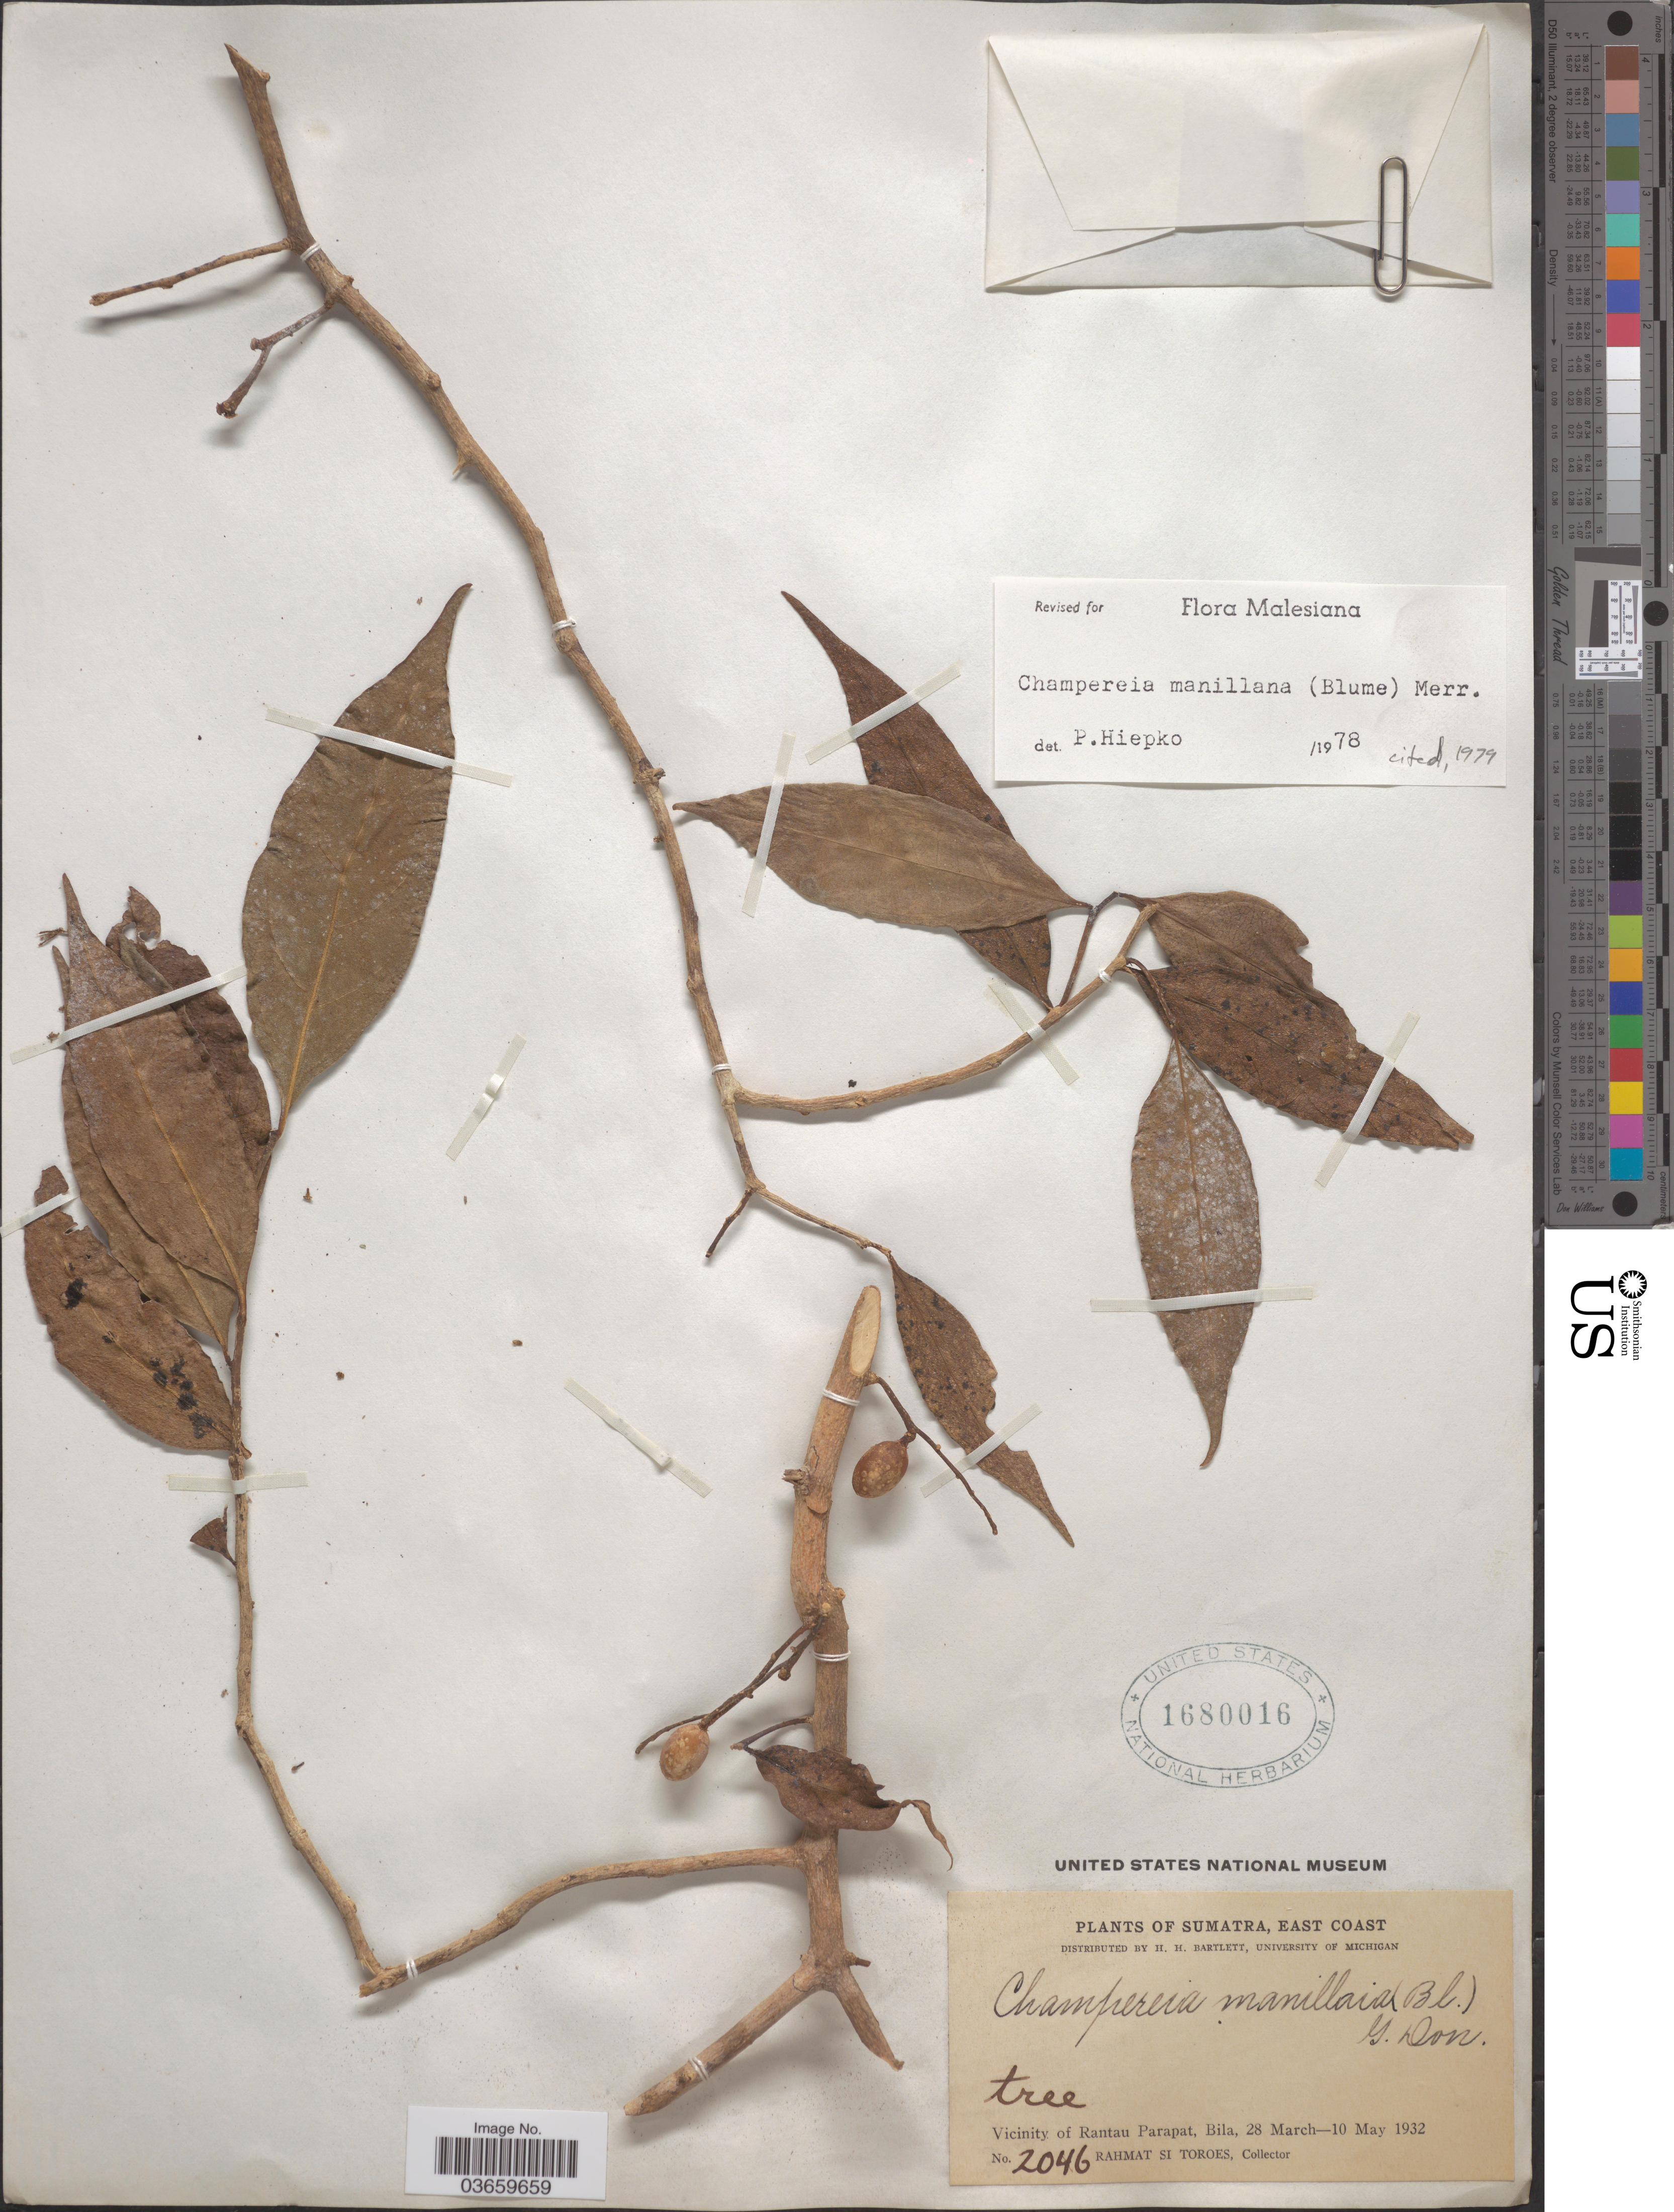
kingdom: Plantae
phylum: Tracheophyta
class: Magnoliopsida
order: Santalales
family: Opiliaceae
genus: Champereia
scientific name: Champereia manillana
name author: (Blume) Merr.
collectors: Rahmat Si Boeea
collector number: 2046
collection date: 1932-03-28/1932-05-10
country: Indonesia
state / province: Sumatra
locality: East Coast. Vicinity of Rantau Parapat, Bila.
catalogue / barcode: US 1680016